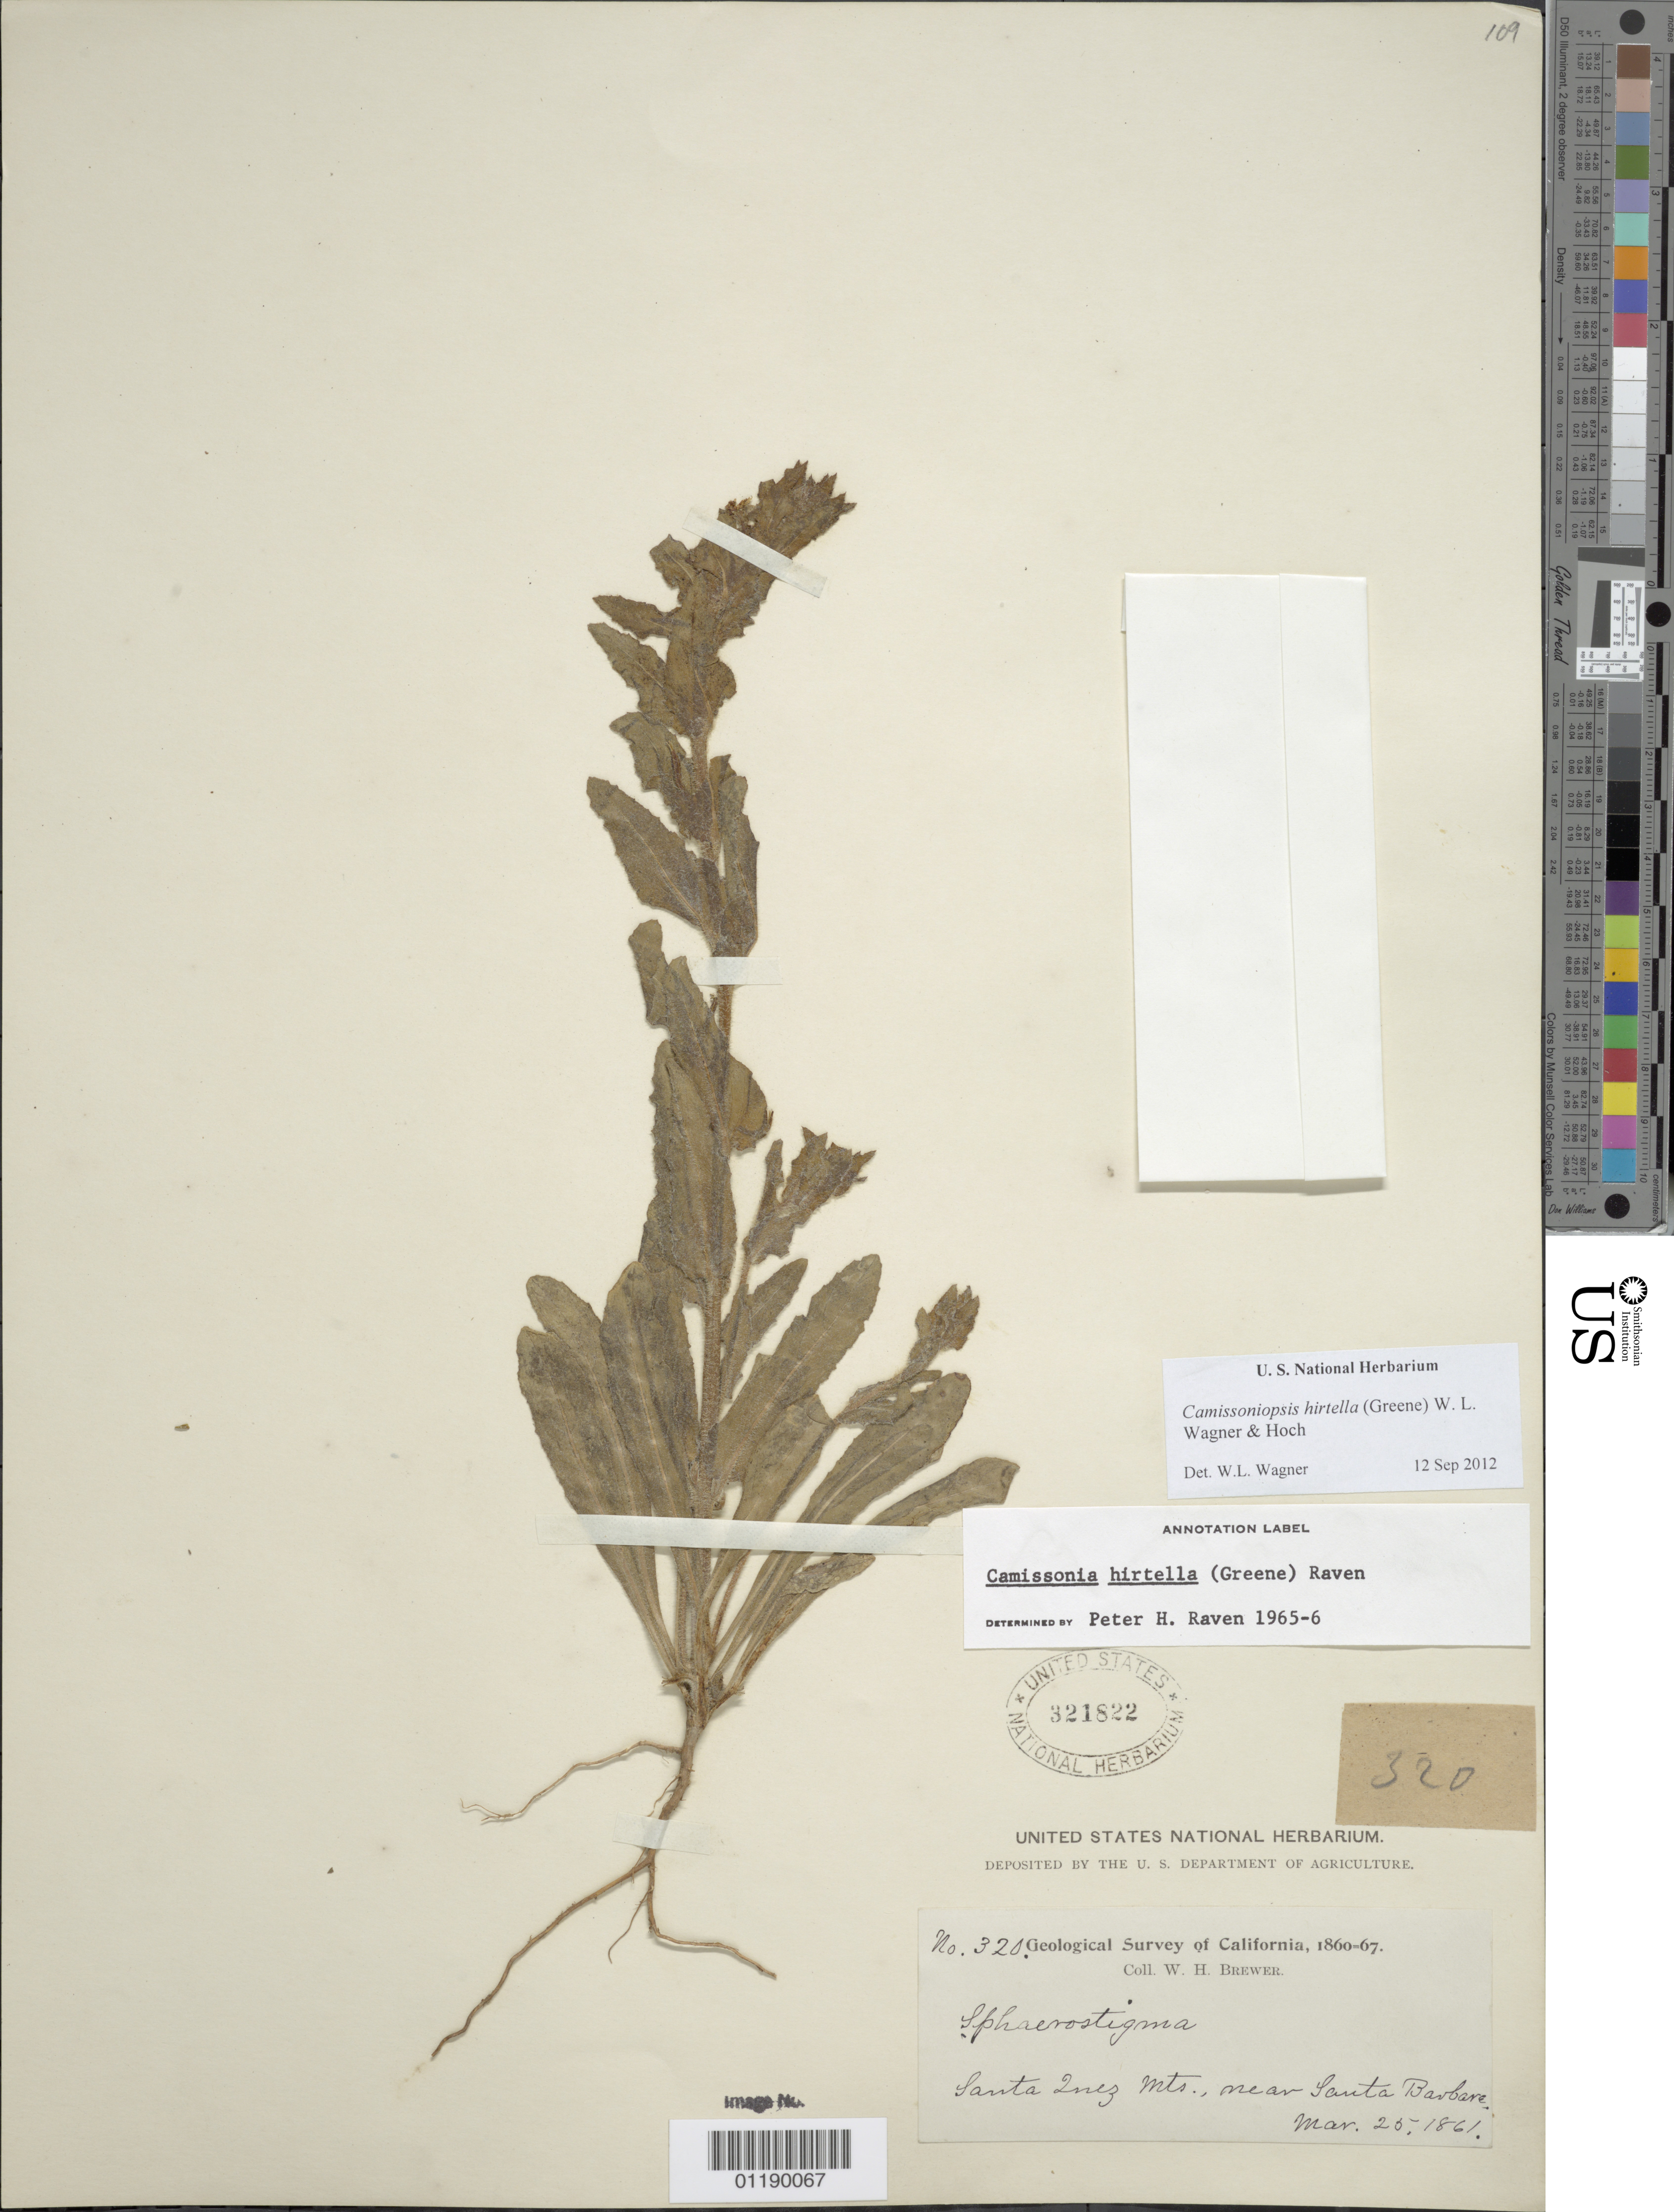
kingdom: Plantae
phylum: Tracheophyta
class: Magnoliopsida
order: Myrtales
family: Onagraceae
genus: Camissoniopsis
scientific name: Camissoniopsis hirtella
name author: (Greene) W.L. Wagner & Hoch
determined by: Wagner, W. L., (BOT), Smithsonian Institution - National Museum of Natural History (UNITED STATES)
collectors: W. H. Brewer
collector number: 320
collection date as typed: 25 Mar 1861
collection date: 1861-03-25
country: United States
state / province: California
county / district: Santa Barbara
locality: Santa Ynez Mountains, near Santa Barbara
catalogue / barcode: US 321822